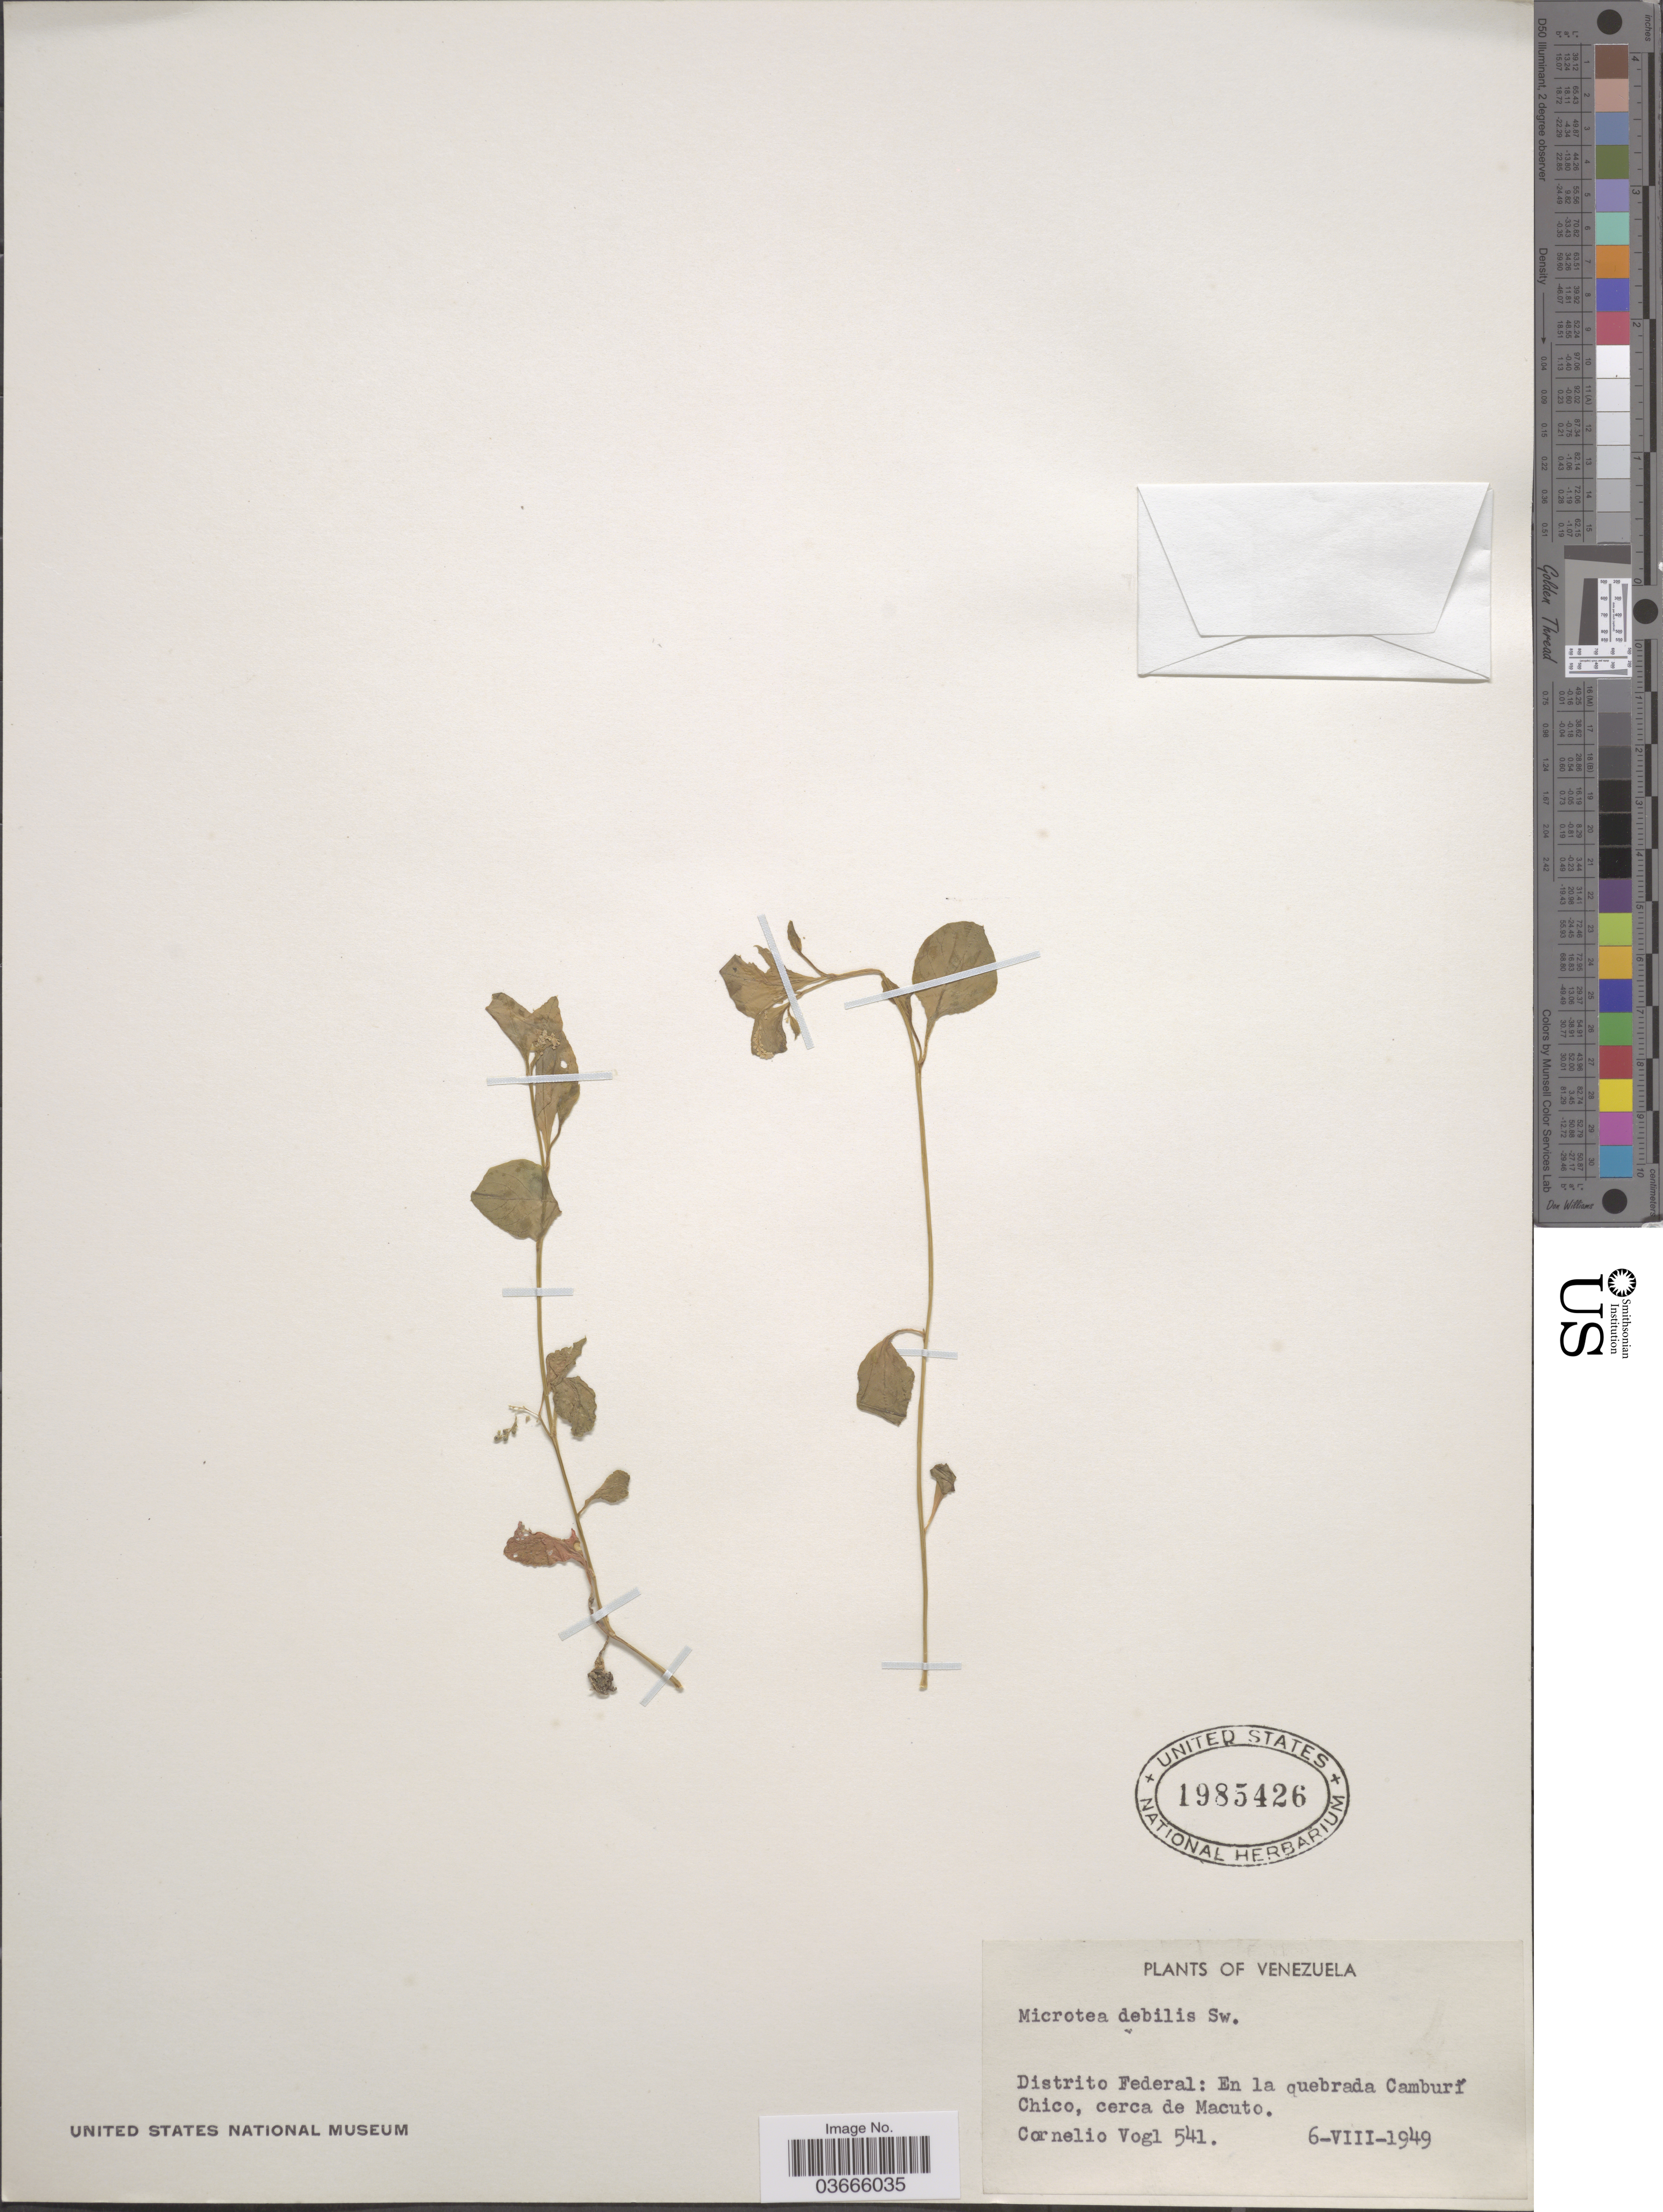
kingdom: Plantae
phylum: Tracheophyta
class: Magnoliopsida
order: Caryophyllales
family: Microteaceae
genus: Microtea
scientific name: Microtea debilis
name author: Sw.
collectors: C. Vogl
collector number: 541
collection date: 1949-08-06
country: Venezuela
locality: Distrito Federal: En la quebrada Camburi. Chico, cerca de Macuto.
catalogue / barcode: US 1985426